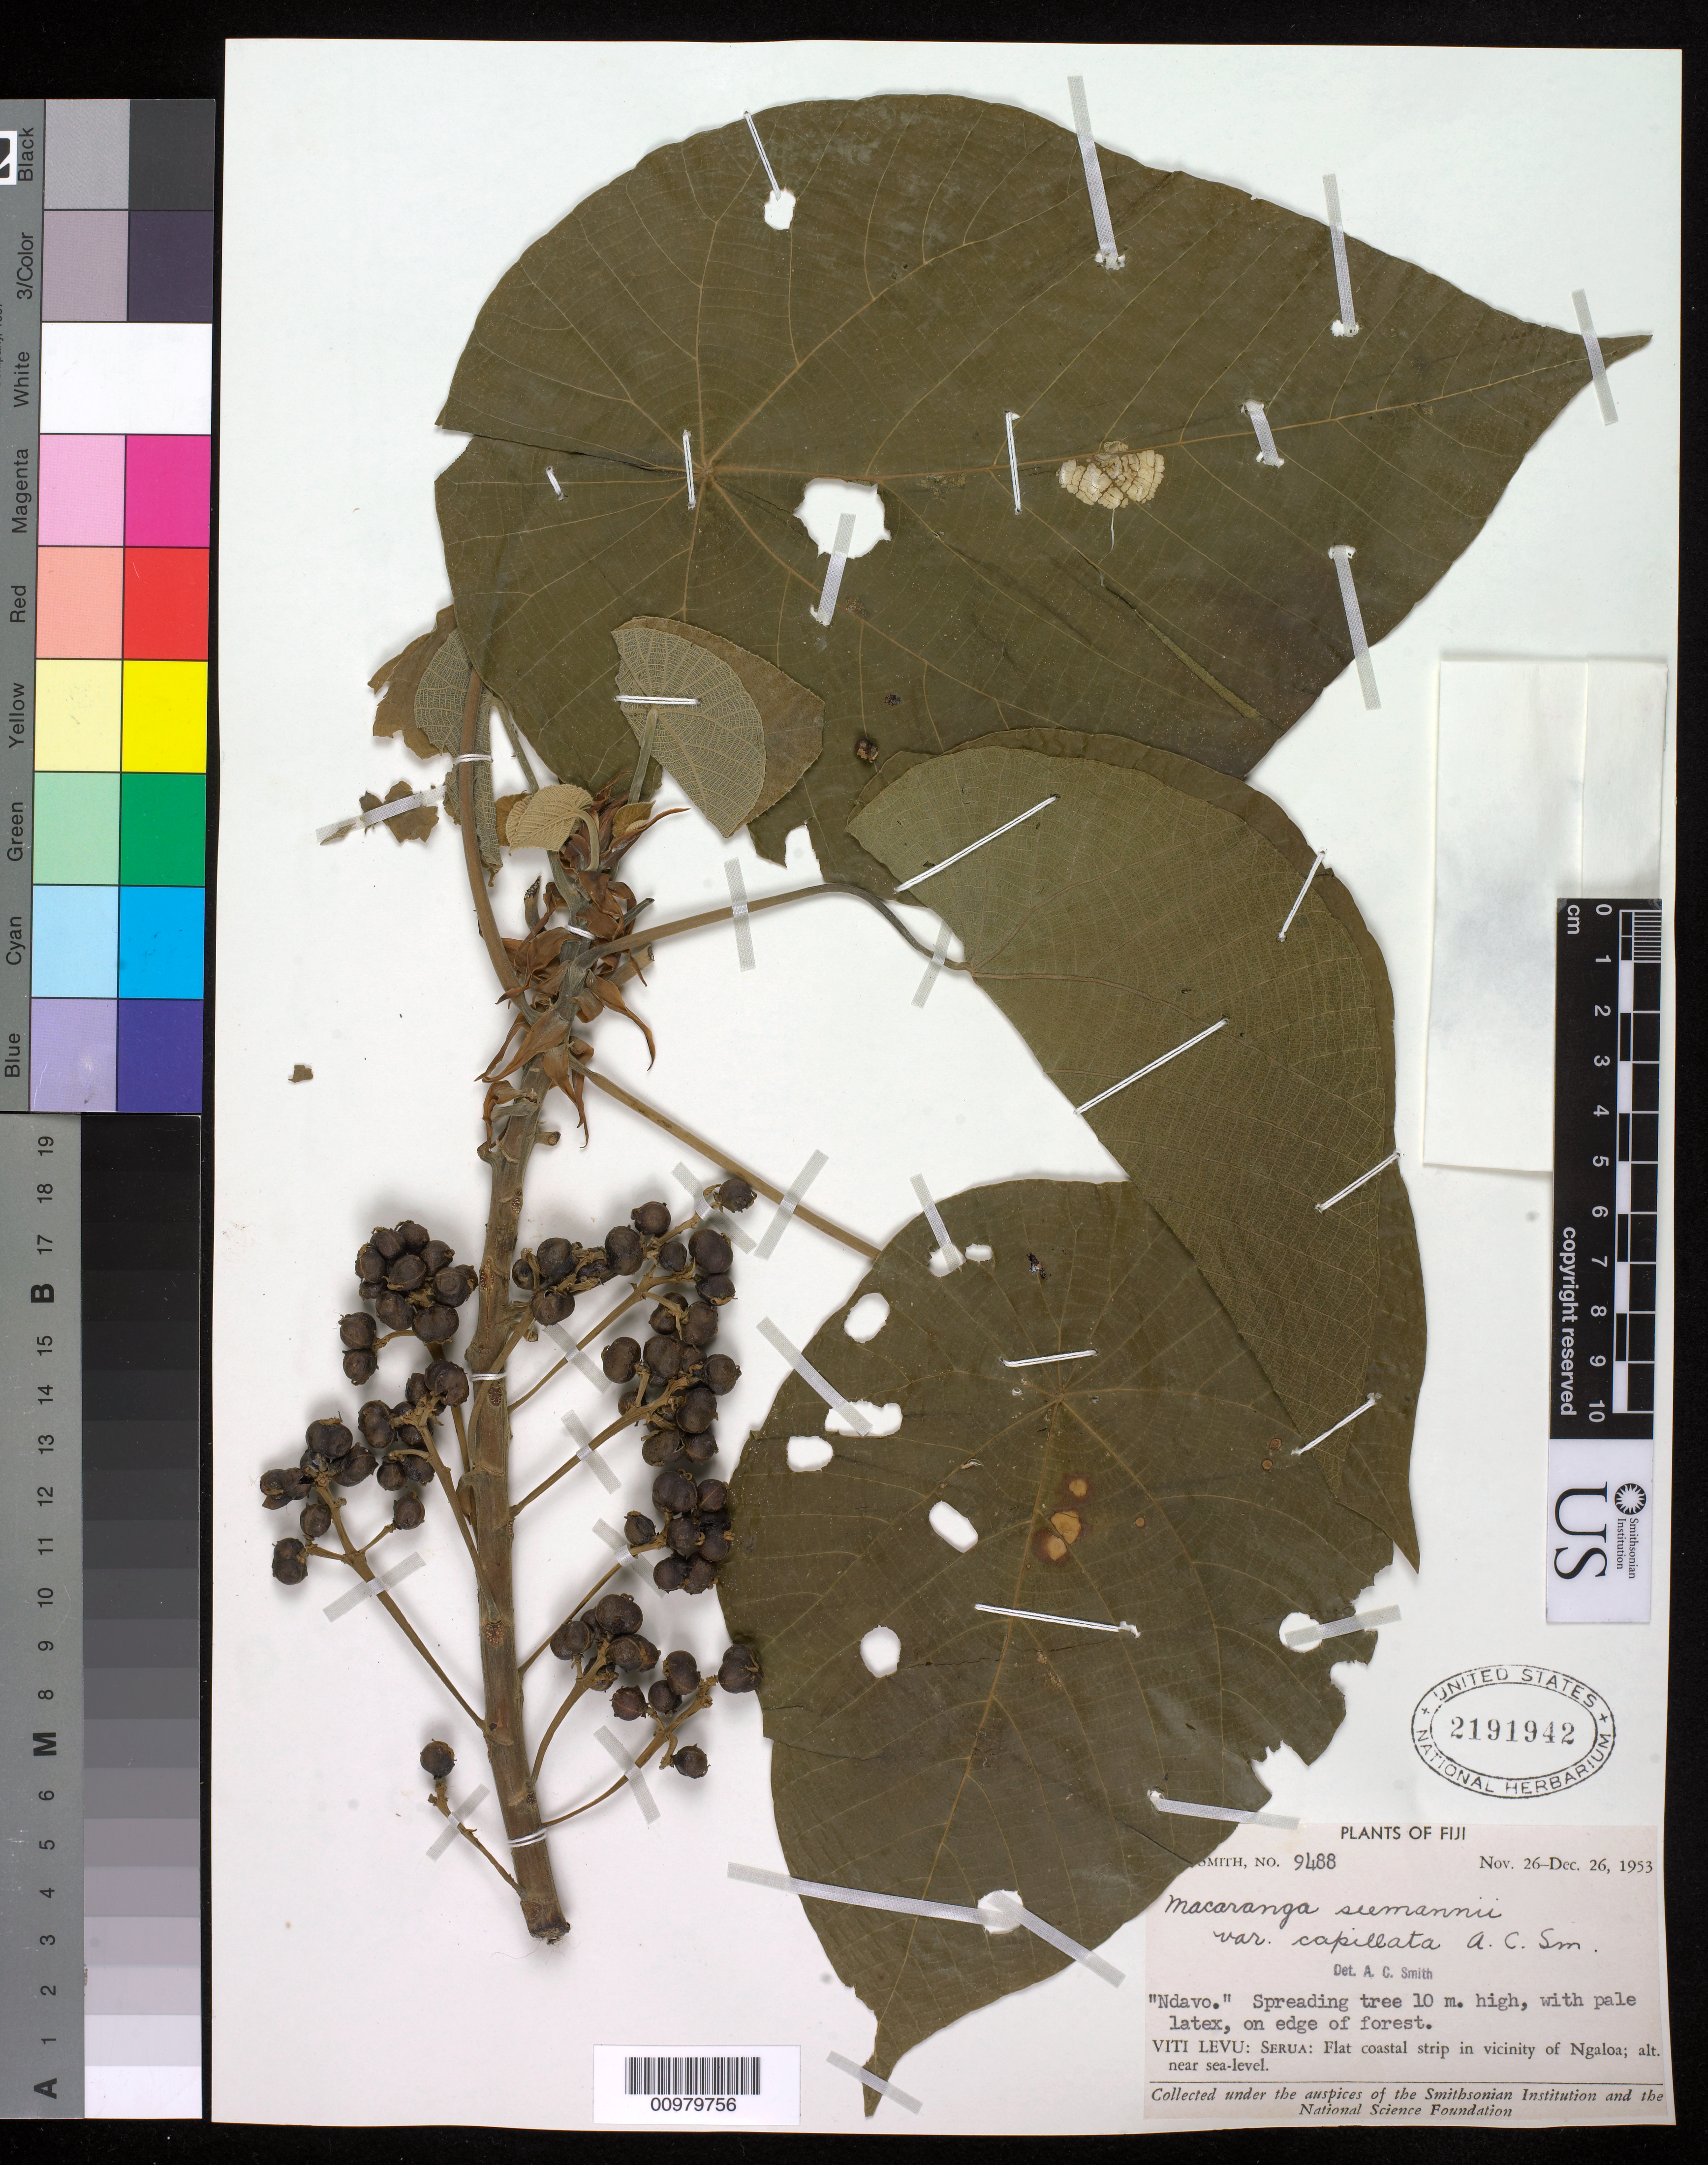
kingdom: Plantae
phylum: Tracheophyta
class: Magnoliopsida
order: Malpighiales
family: Euphorbiaceae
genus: Macaranga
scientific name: Macaranga seemanni var. capillata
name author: A.C. Sm.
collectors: C. A. Smith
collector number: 9488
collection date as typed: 26 Nov 1953 to 26 Dec 1953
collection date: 1953-11-26/1953-12-26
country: Fiji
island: Viti Levu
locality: Flat coastal strip in vicinity of Ngaloa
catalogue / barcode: US 2191942